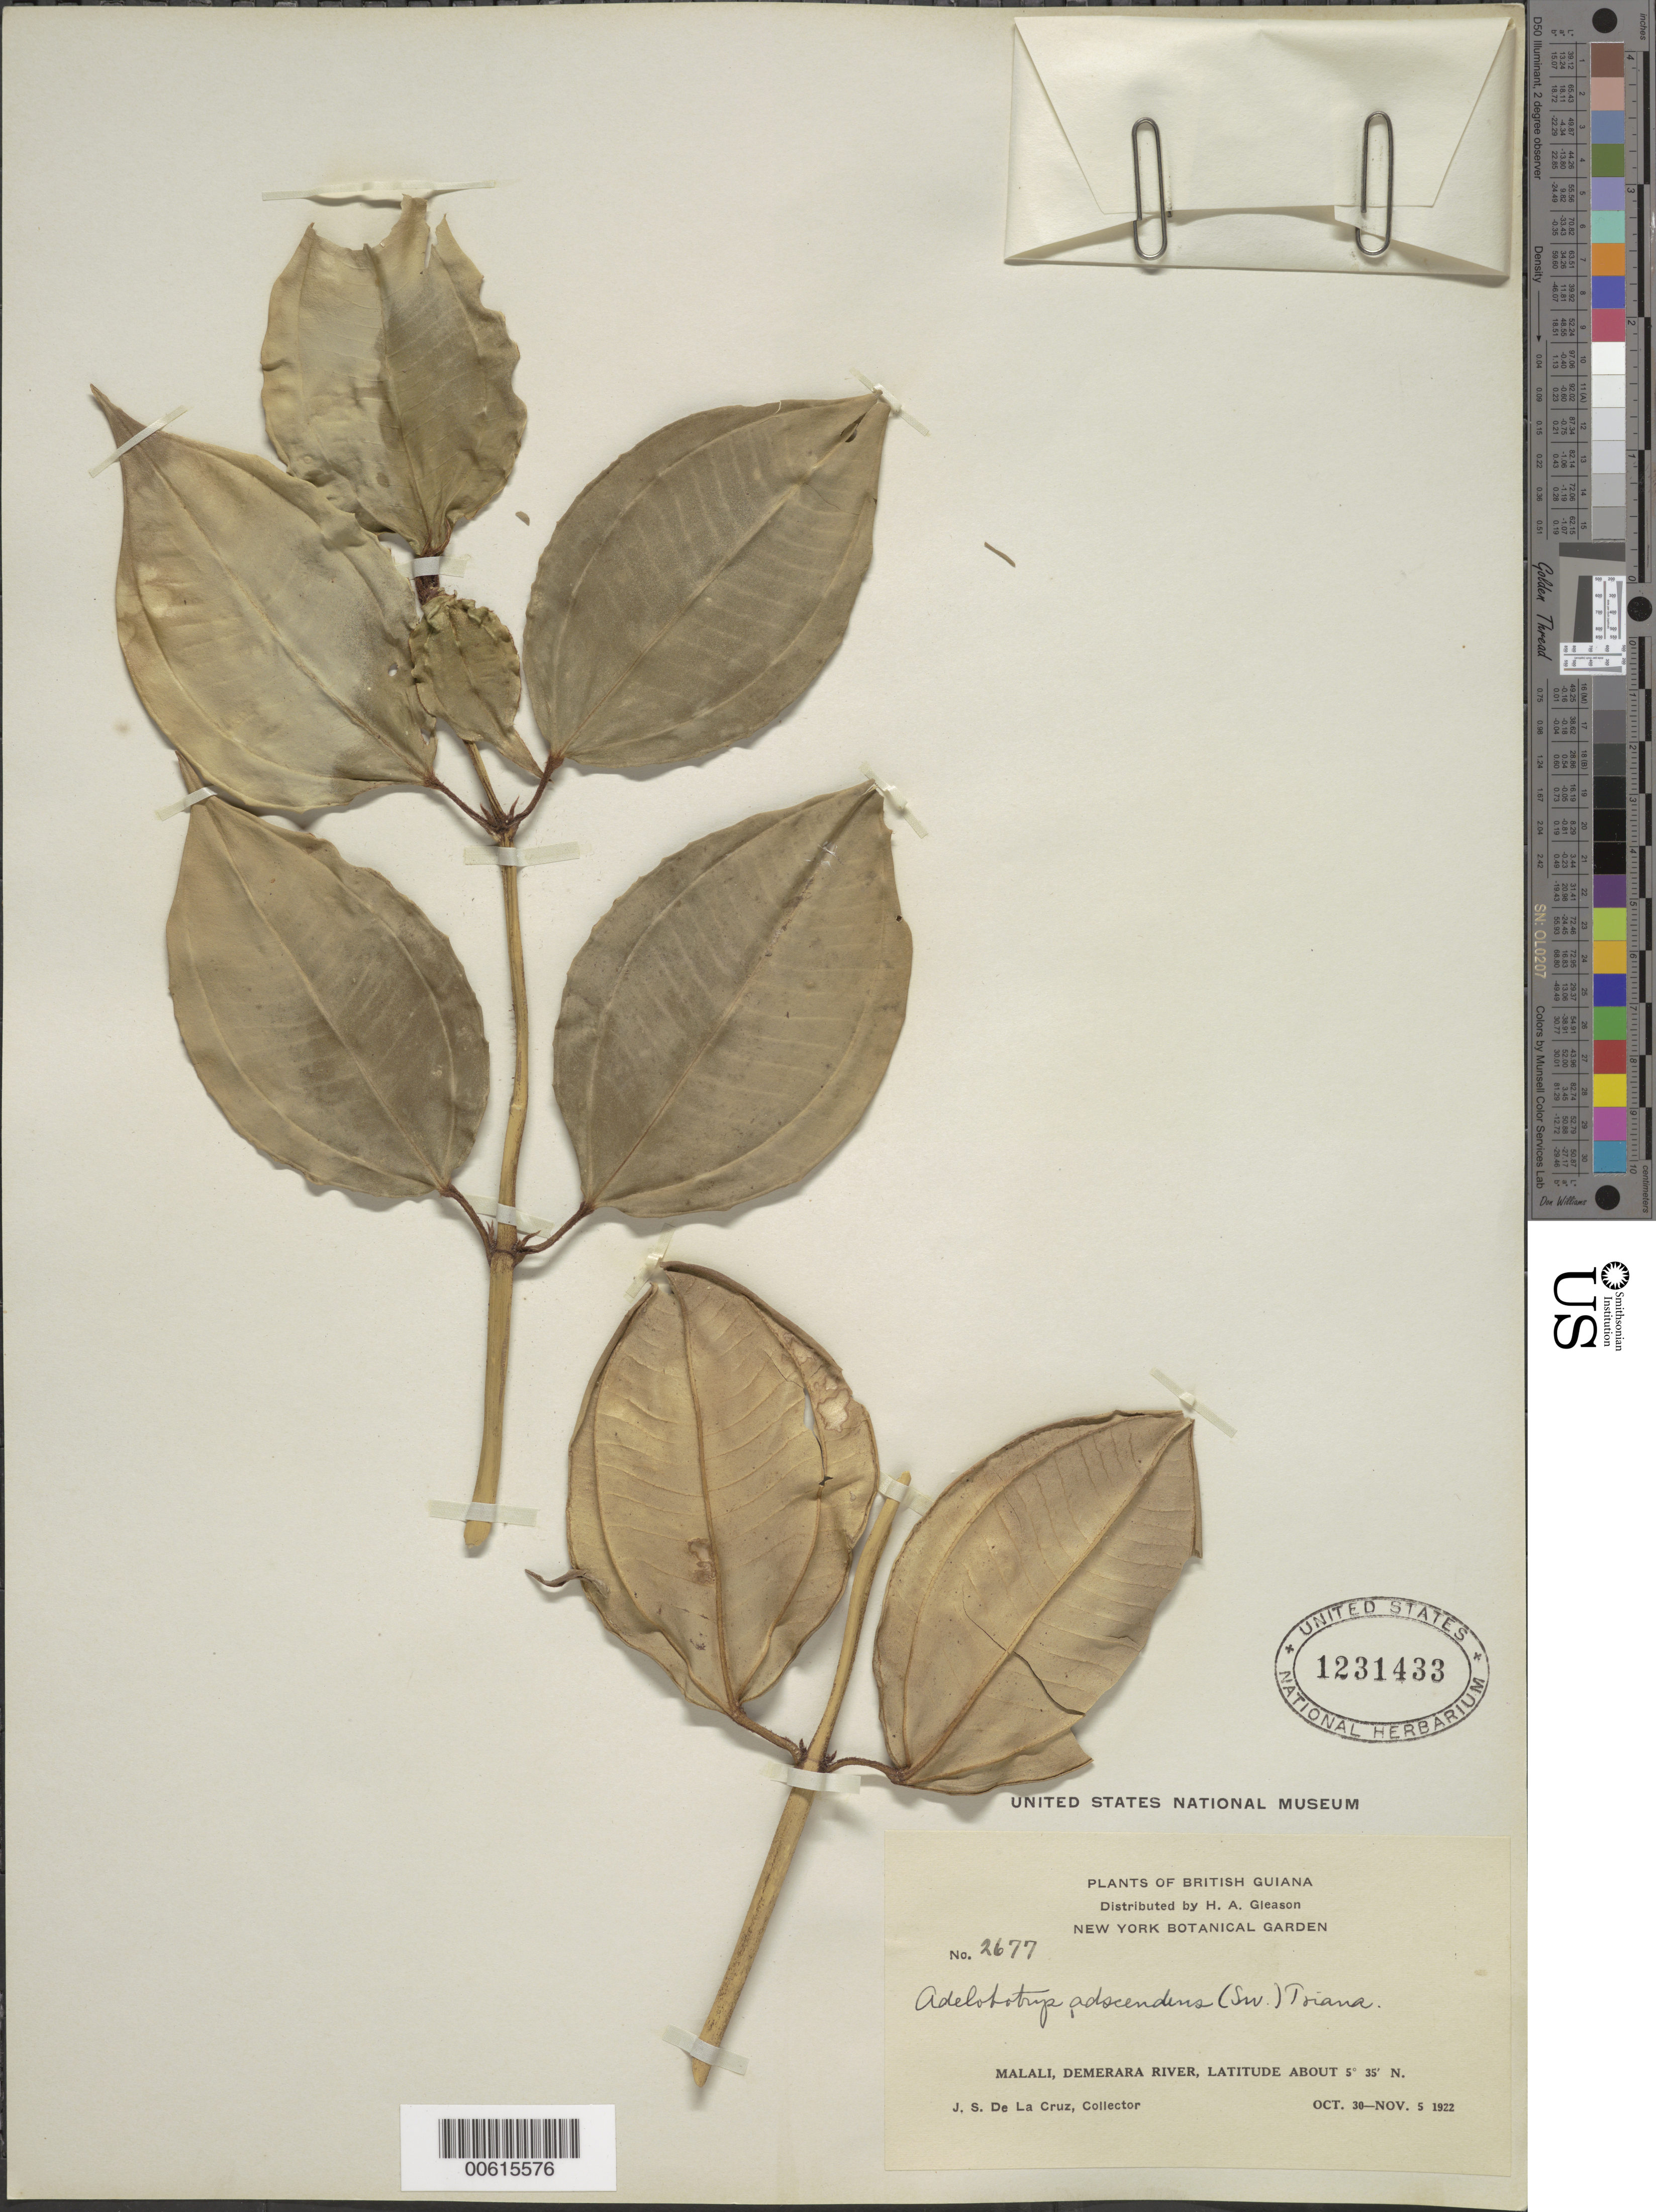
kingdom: Plantae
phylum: Tracheophyta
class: Magnoliopsida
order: Myrtales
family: Melastomataceae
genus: Adelobotrys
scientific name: Adelobotrys adscendens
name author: (Sw.) Triana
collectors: J. S. de la Cruz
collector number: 2677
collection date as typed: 30-Oct-22 to 5-Nov-22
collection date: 1922-10-30/1922-11-05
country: Guyana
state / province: U. Demerara-Berbice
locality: Malali, Demerara R.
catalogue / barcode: US 1231433